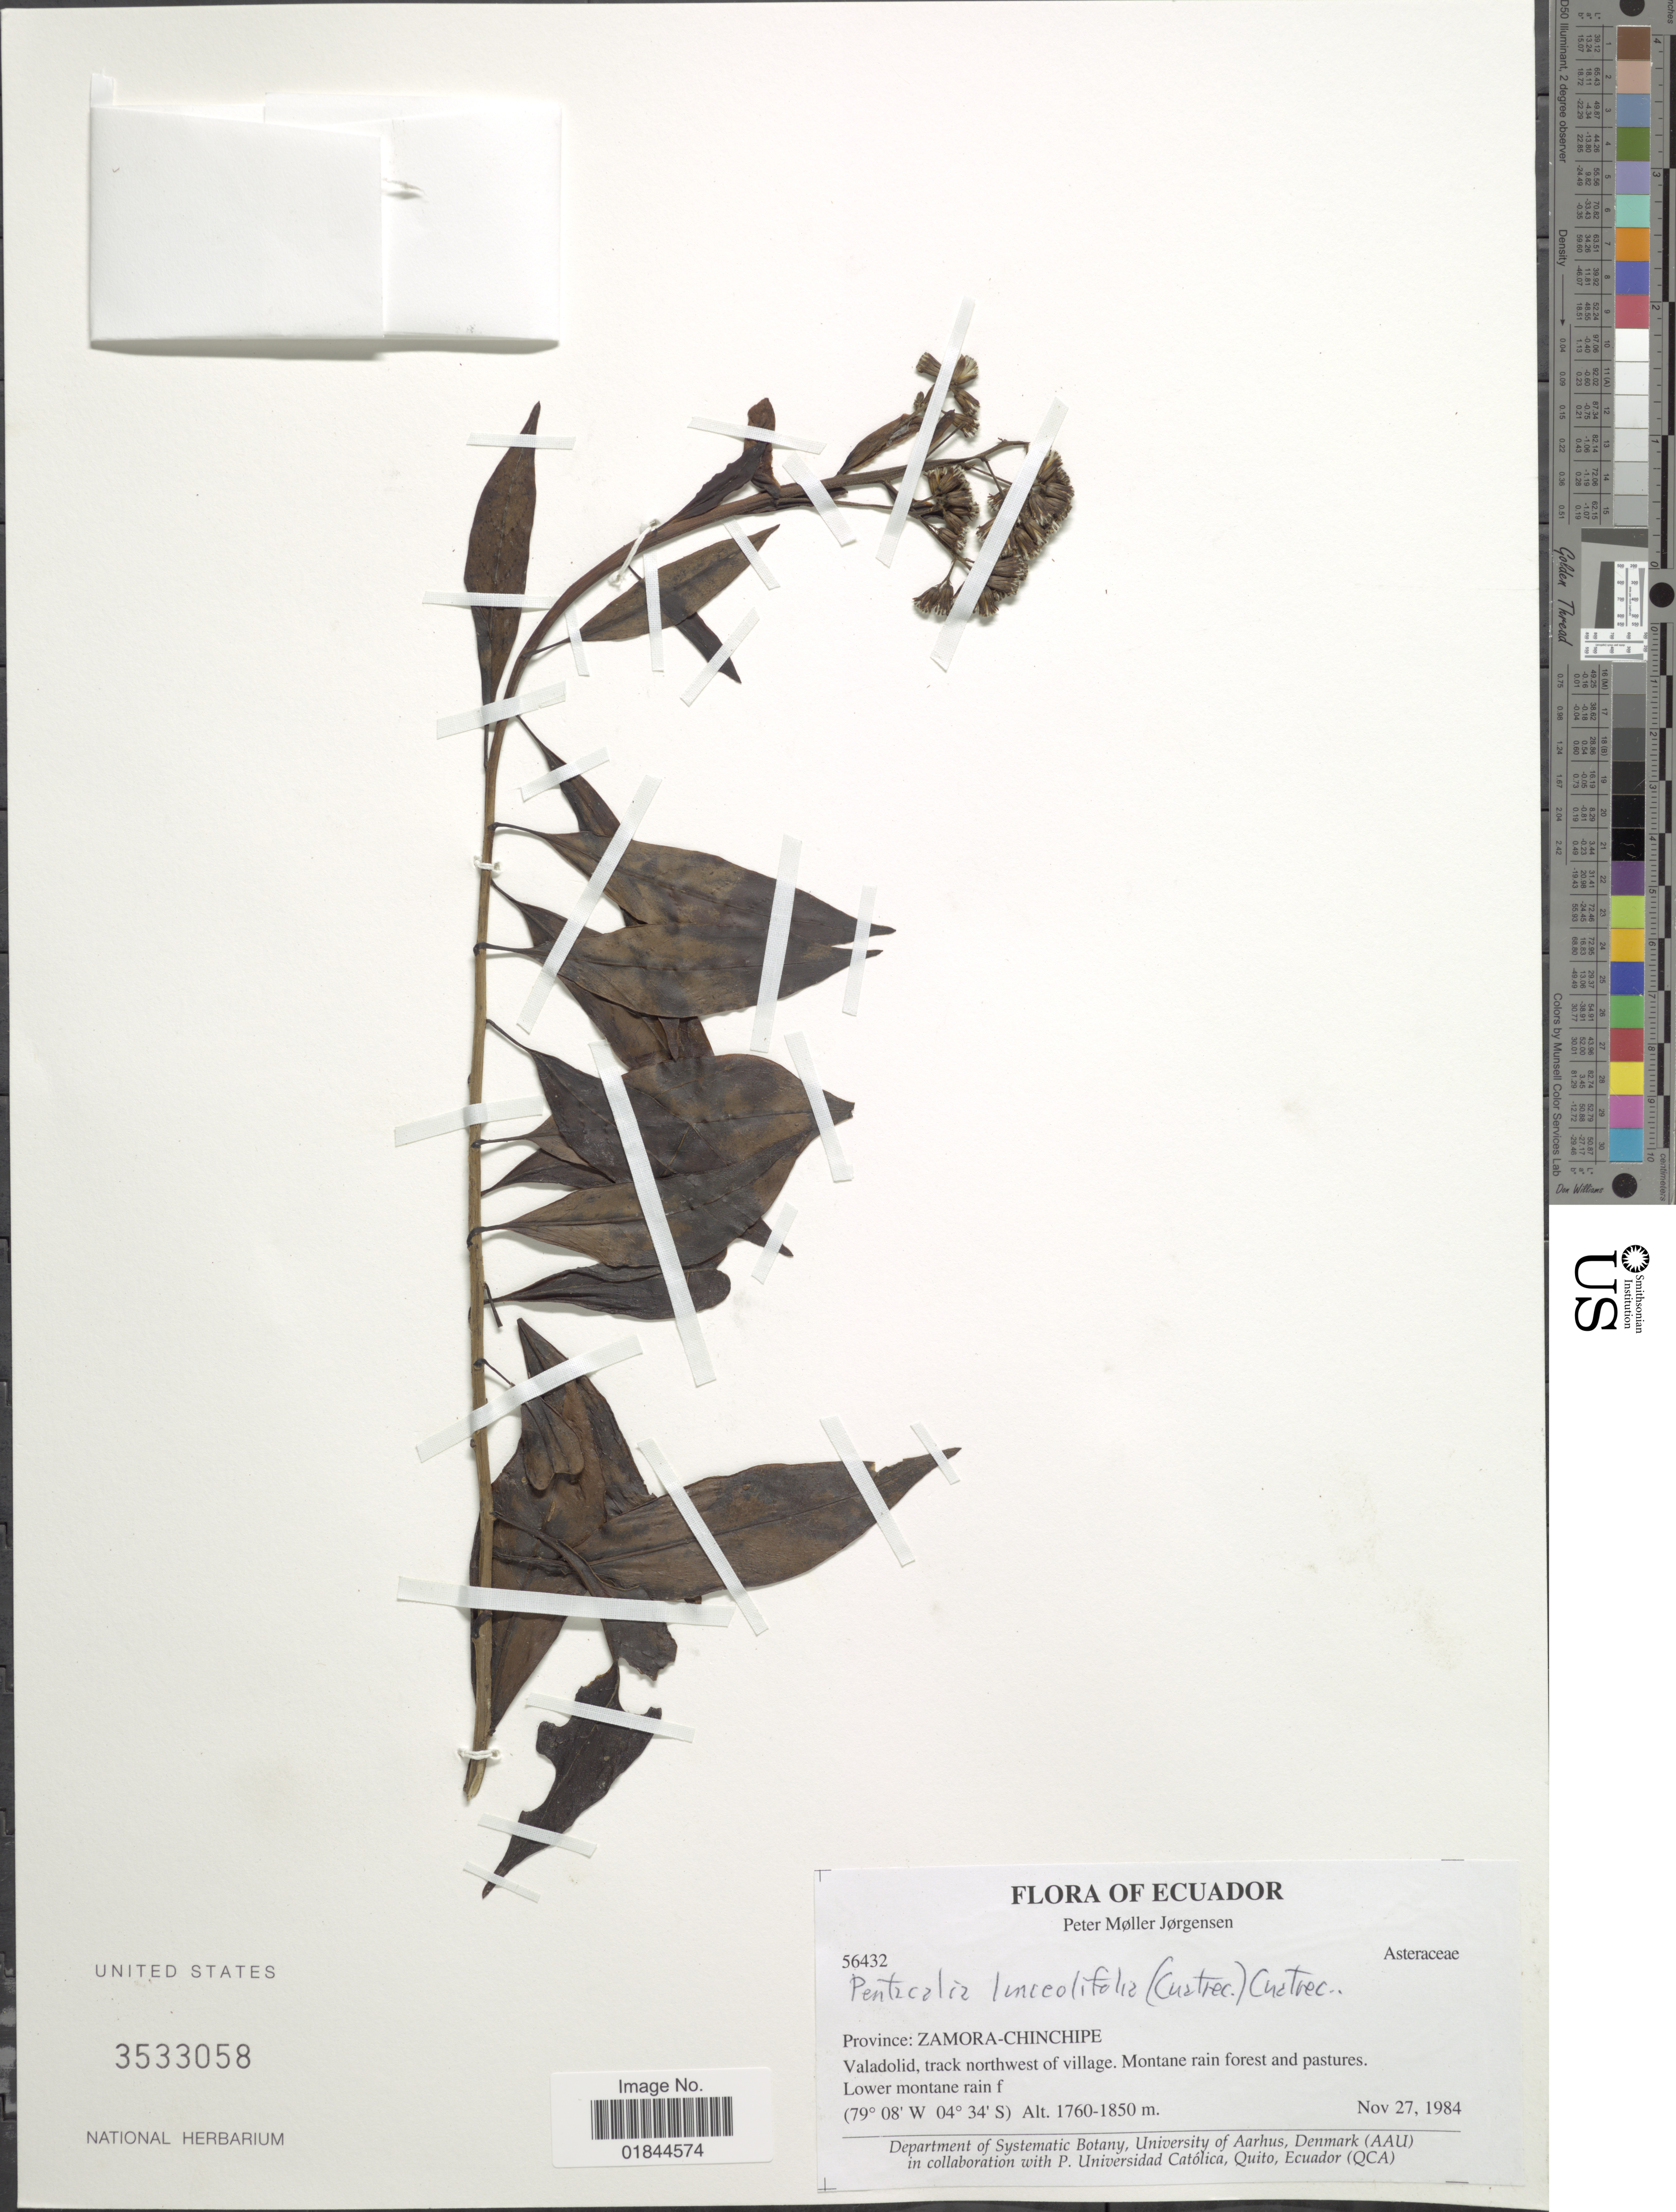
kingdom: Plantae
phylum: Tracheophyta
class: Magnoliopsida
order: Asterales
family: Asteraceae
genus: Pentacalia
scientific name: Pentacalia lanceolifolia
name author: (Cuatrec.) Cuatrec.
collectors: P. M. Jørgensen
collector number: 56432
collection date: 1984-11-27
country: Ecuador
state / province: Zamora-Chinchipe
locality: Valadolid, track northwest of village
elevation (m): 1760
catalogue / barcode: US 3533058